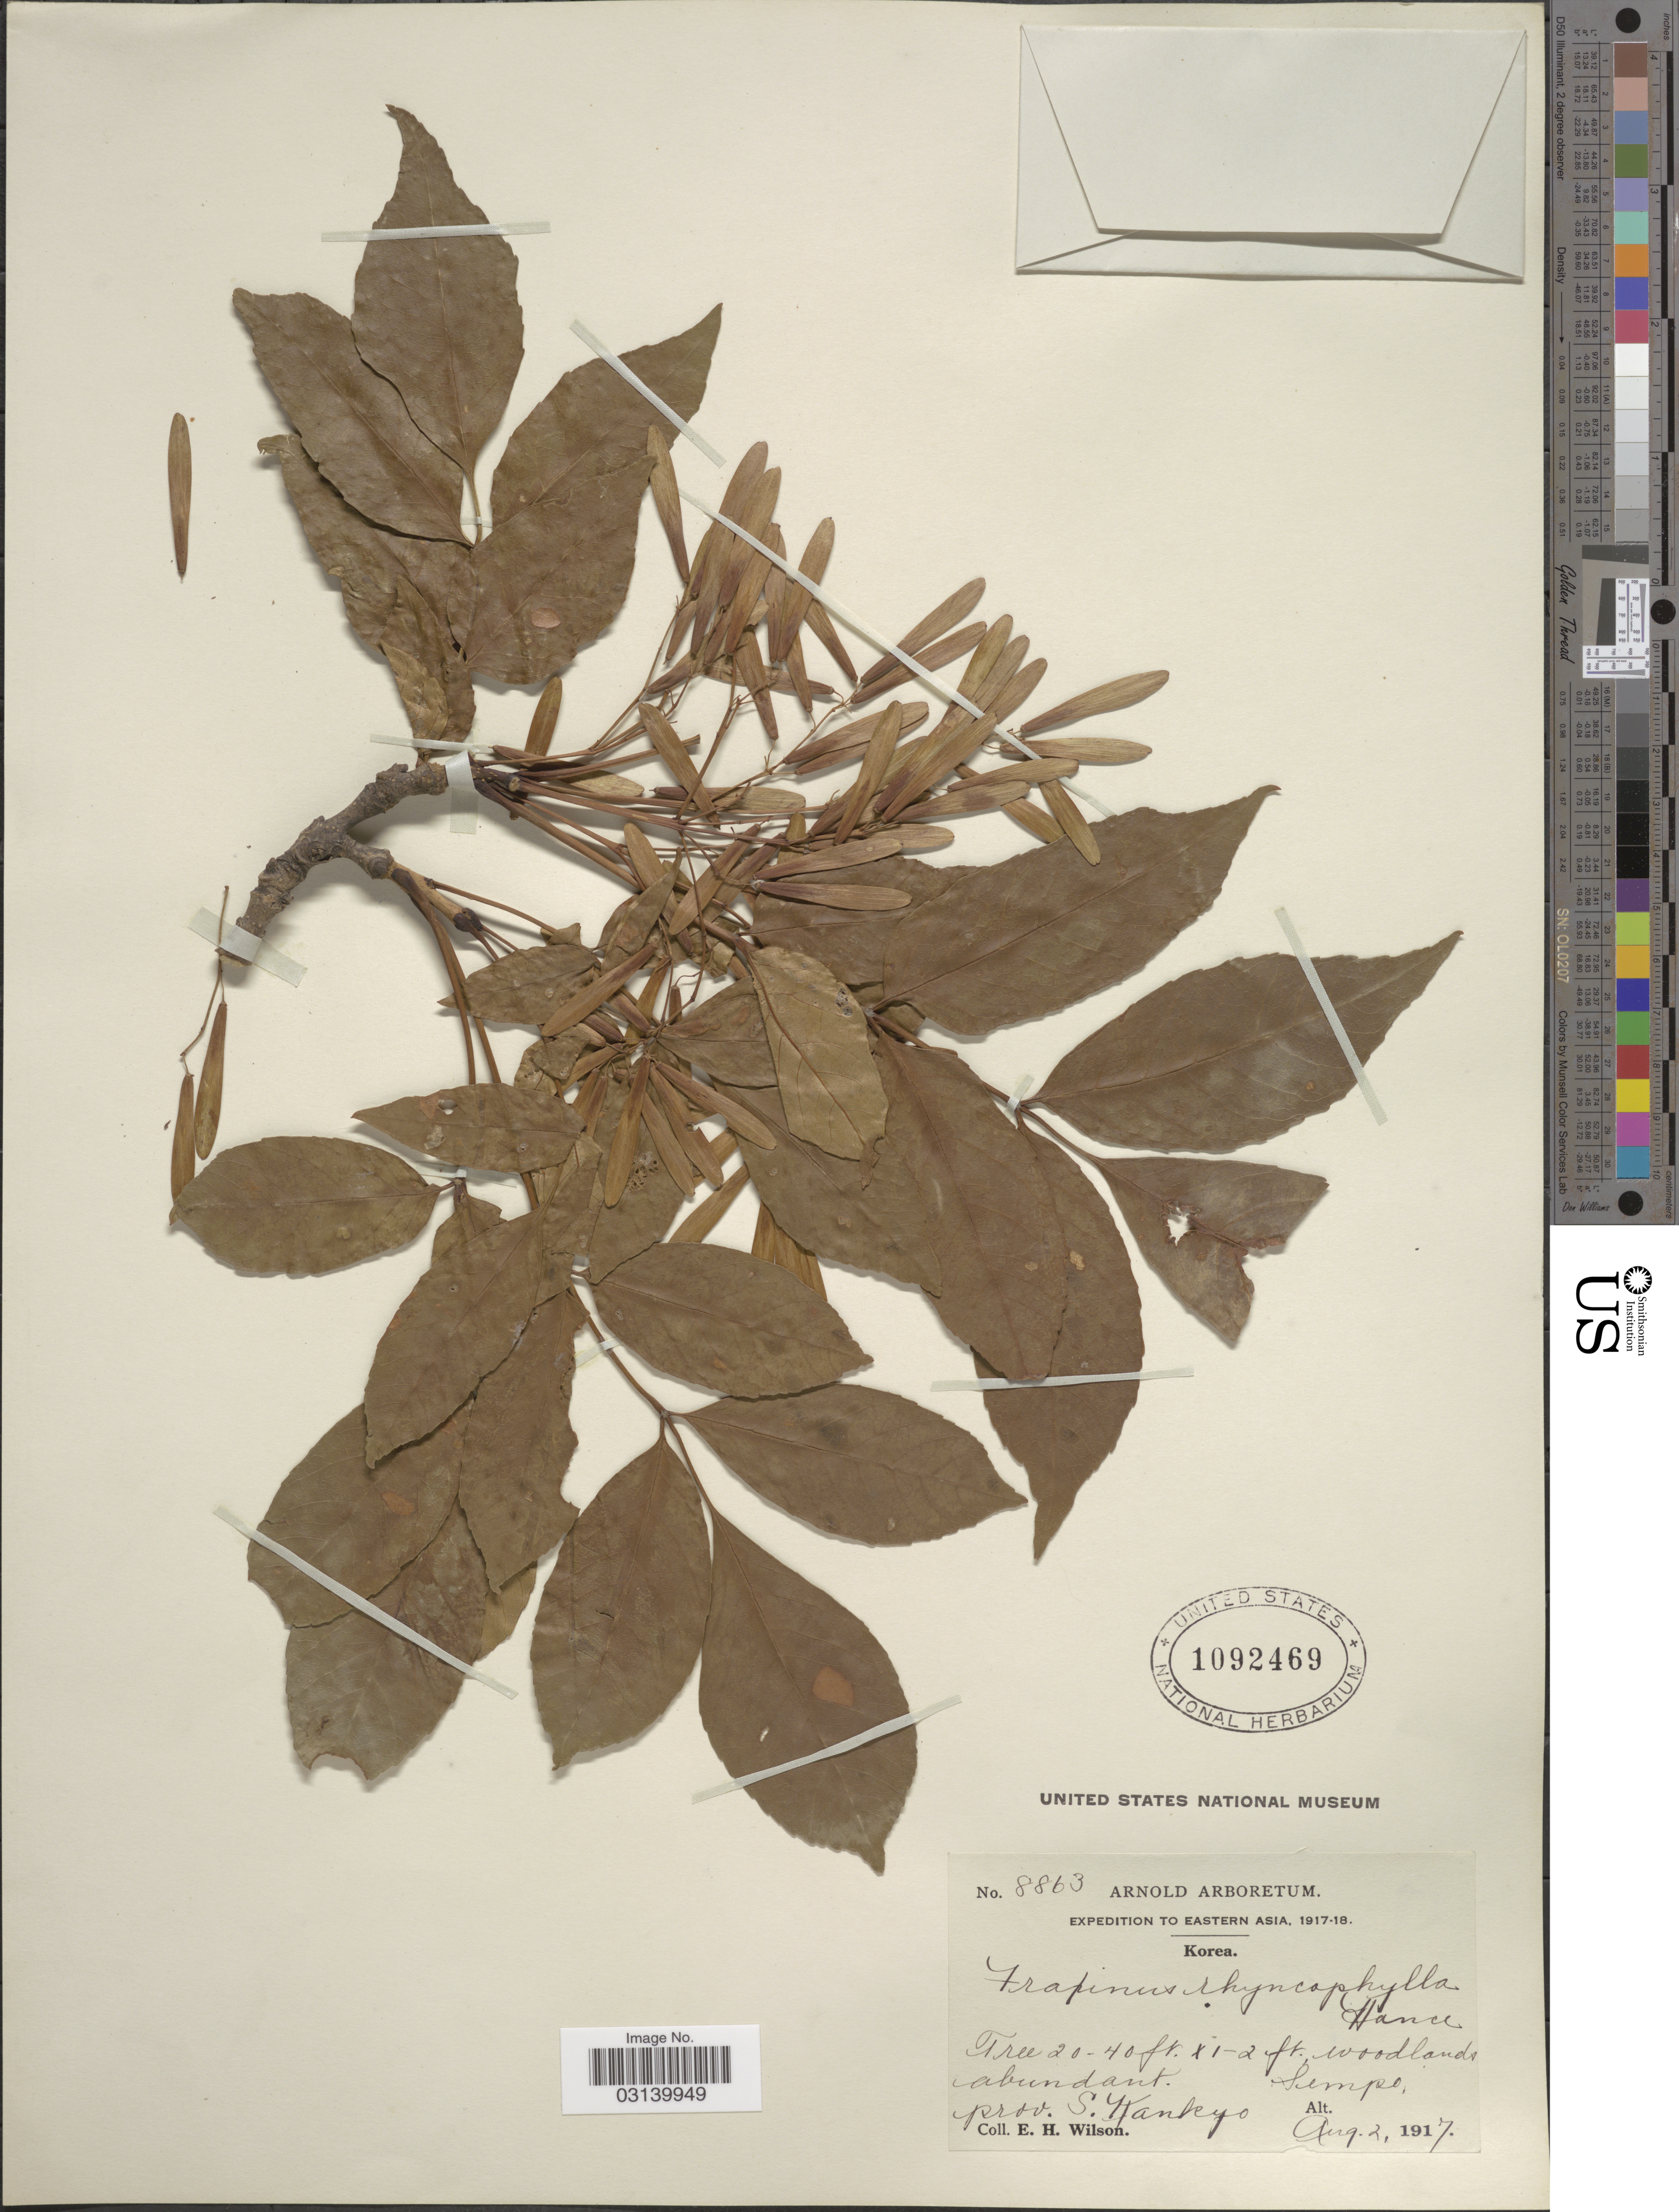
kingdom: Plantae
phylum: Tracheophyta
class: Magnoliopsida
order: Lamiales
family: Oleaceae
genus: Fraxinus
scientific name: Fraxinus rhynchophylla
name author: Hance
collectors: E. Wilson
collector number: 8863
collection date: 1917-08-02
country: North Korea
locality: Eastern Asia. Sempo, prov. S. Kankyo.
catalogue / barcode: US 1092469